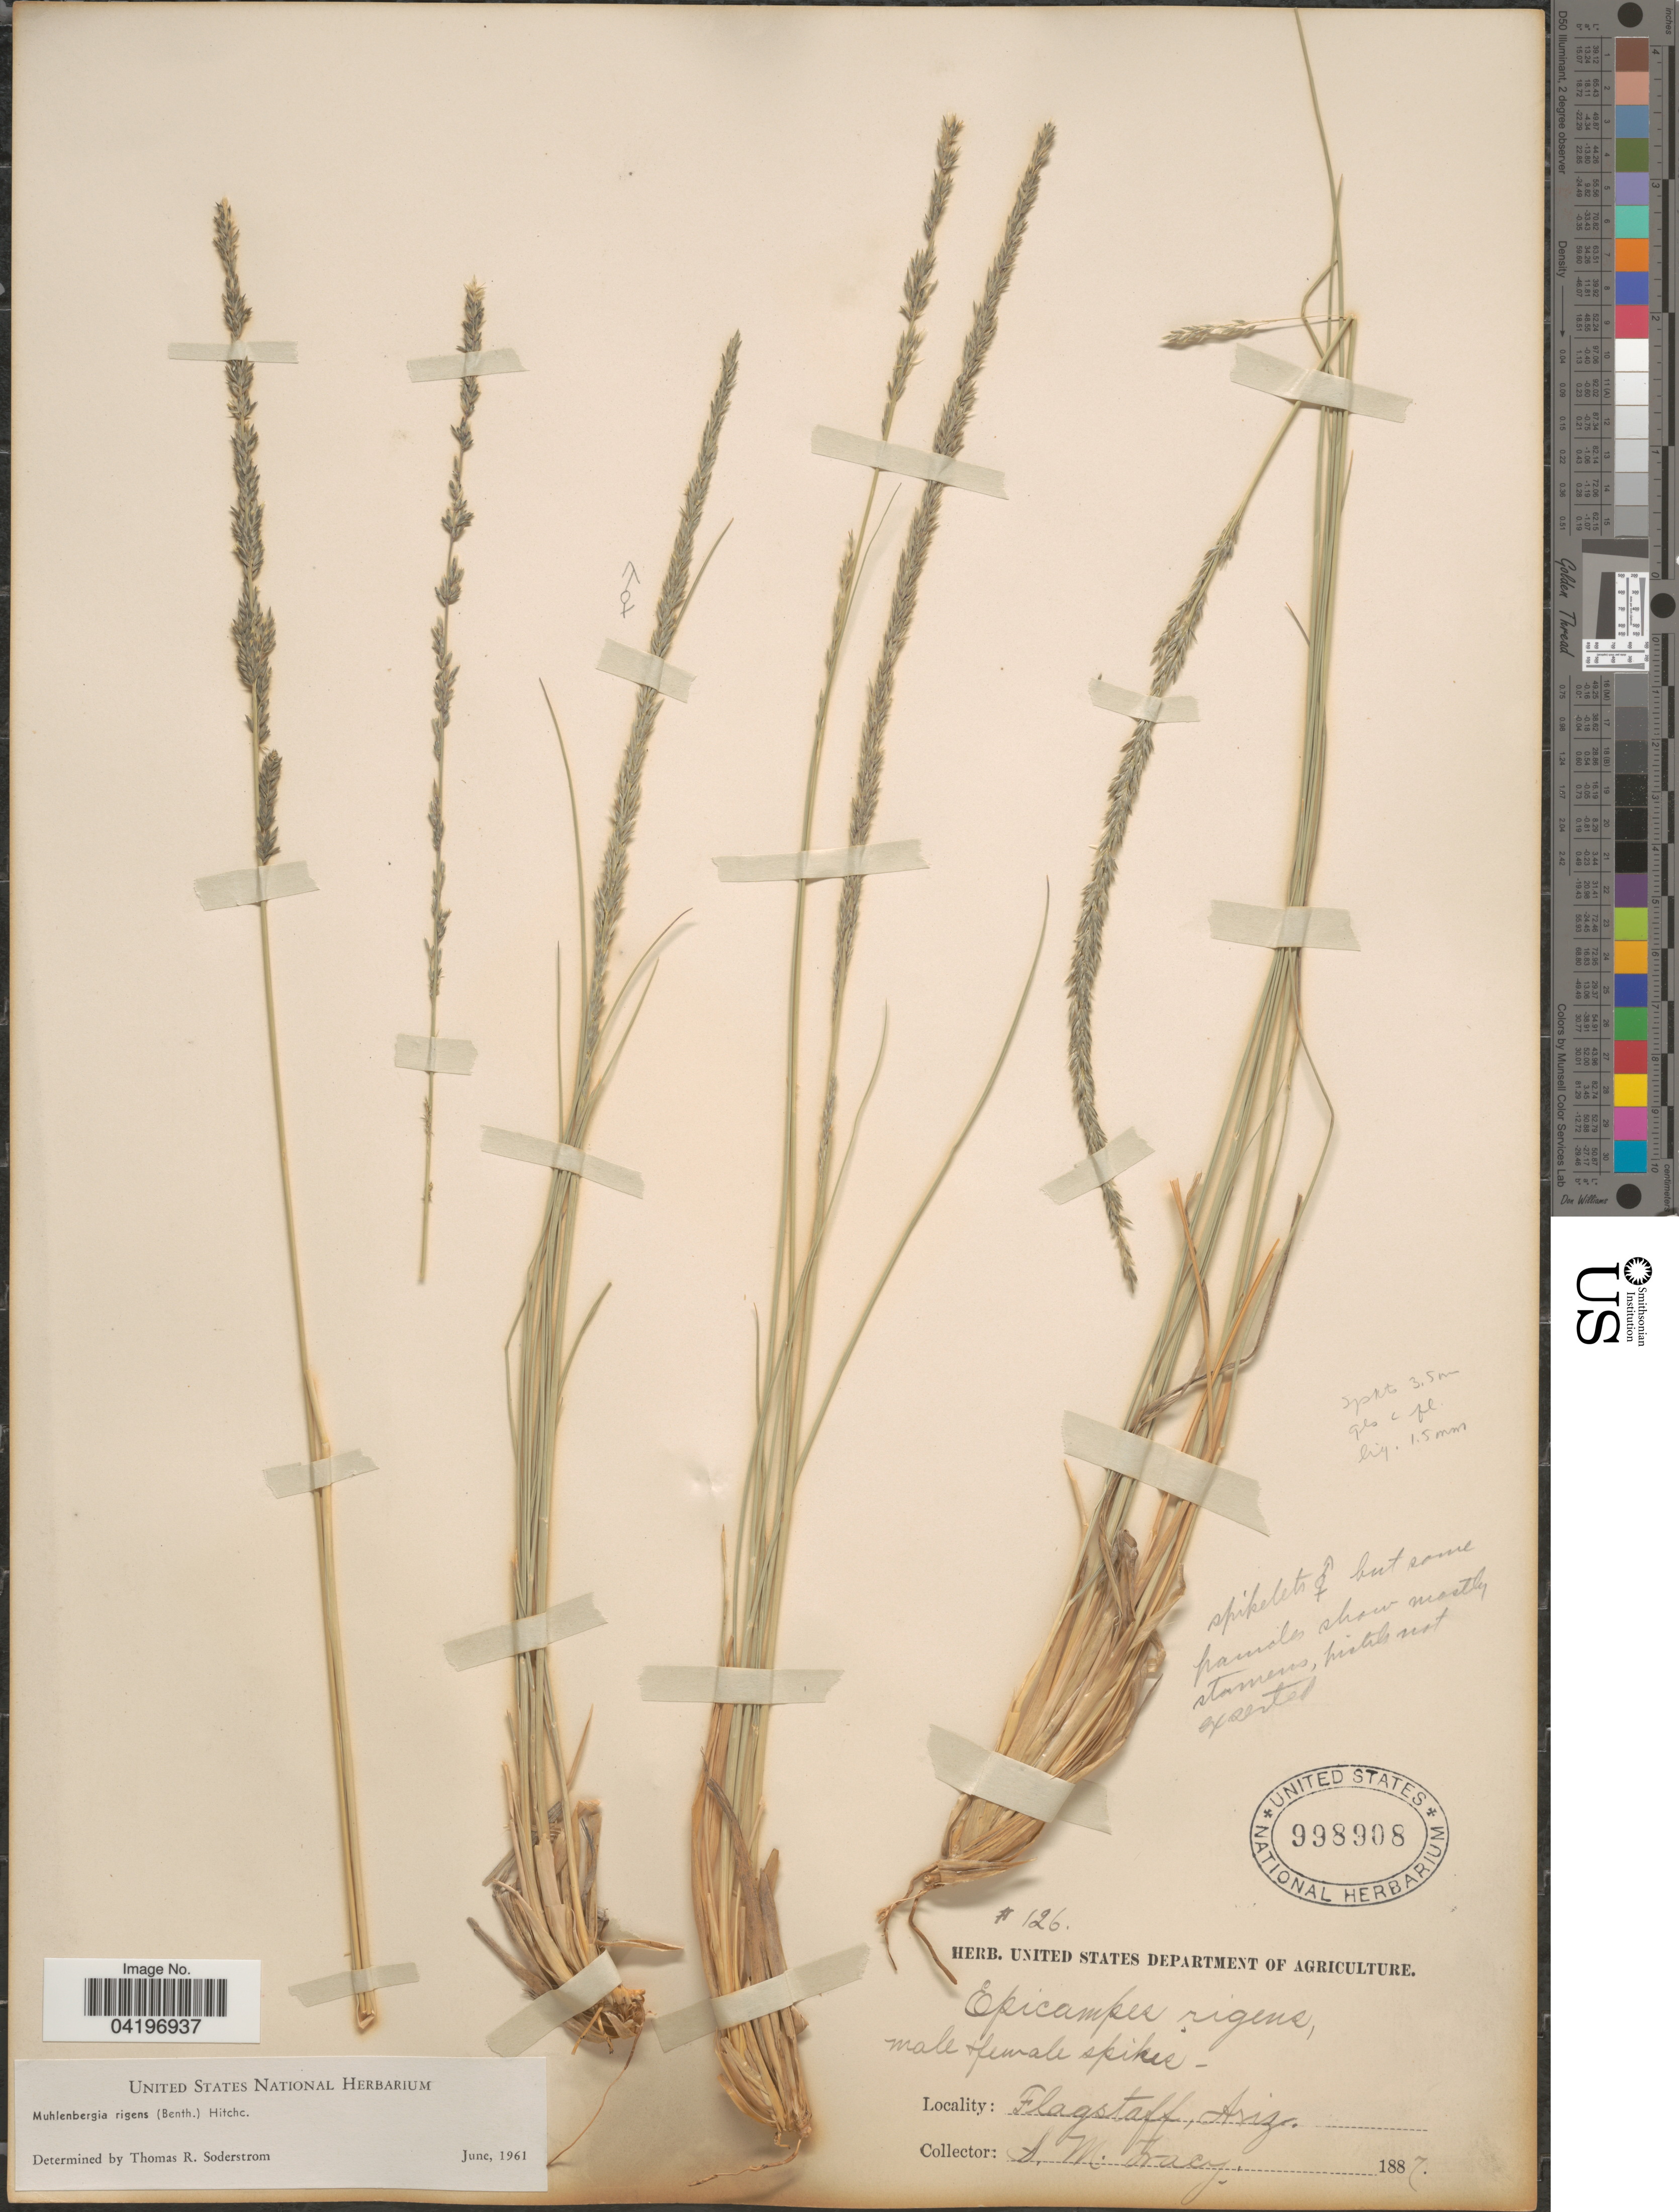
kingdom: Plantae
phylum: Tracheophyta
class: Liliopsida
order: Poales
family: Poaceae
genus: Muhlenbergia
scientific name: Muhlenbergia rigens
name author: (Benth.) Hitchc.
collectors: S. M. Tracy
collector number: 126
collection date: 1887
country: United States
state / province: Arizona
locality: Flagstaff.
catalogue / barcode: US 998908